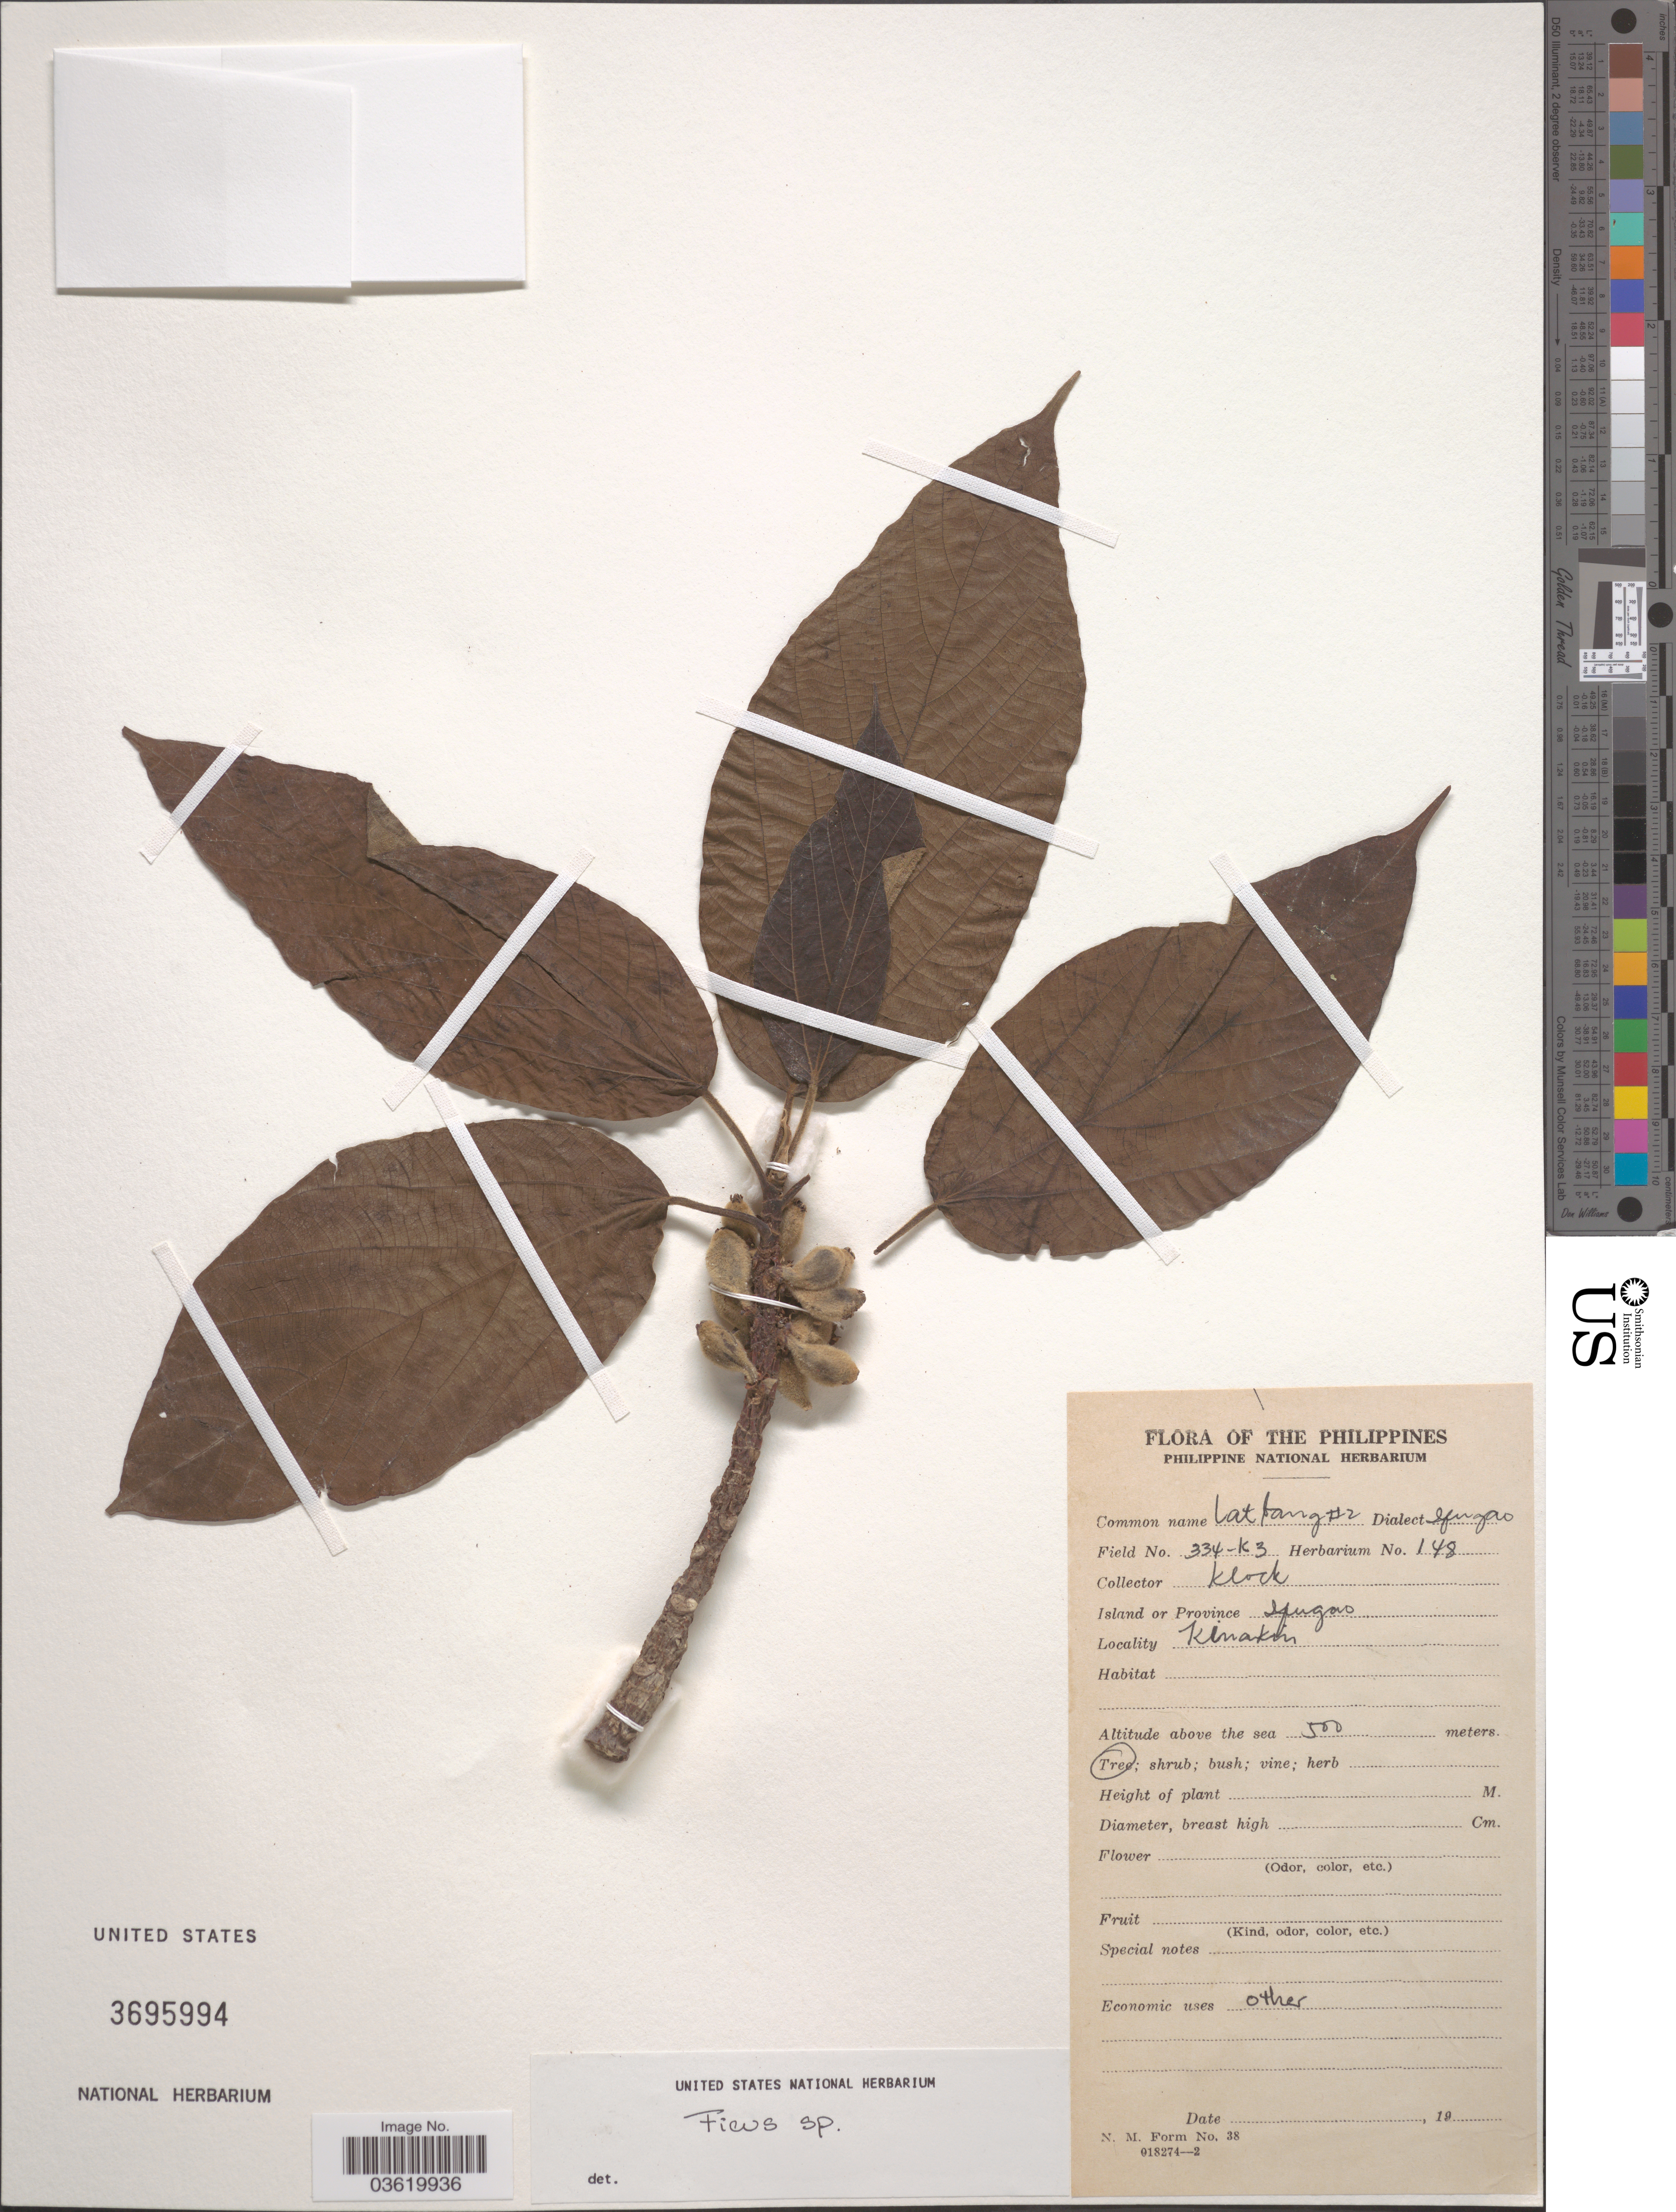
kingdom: Plantae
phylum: Tracheophyta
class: Magnoliopsida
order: Rosales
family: Moraceae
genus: Ficus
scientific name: Ficus sp.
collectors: Klock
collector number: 334-K3/148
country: Philippines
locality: Island or Province Ifugao. Kinakin.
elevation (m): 500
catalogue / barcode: US 3695994